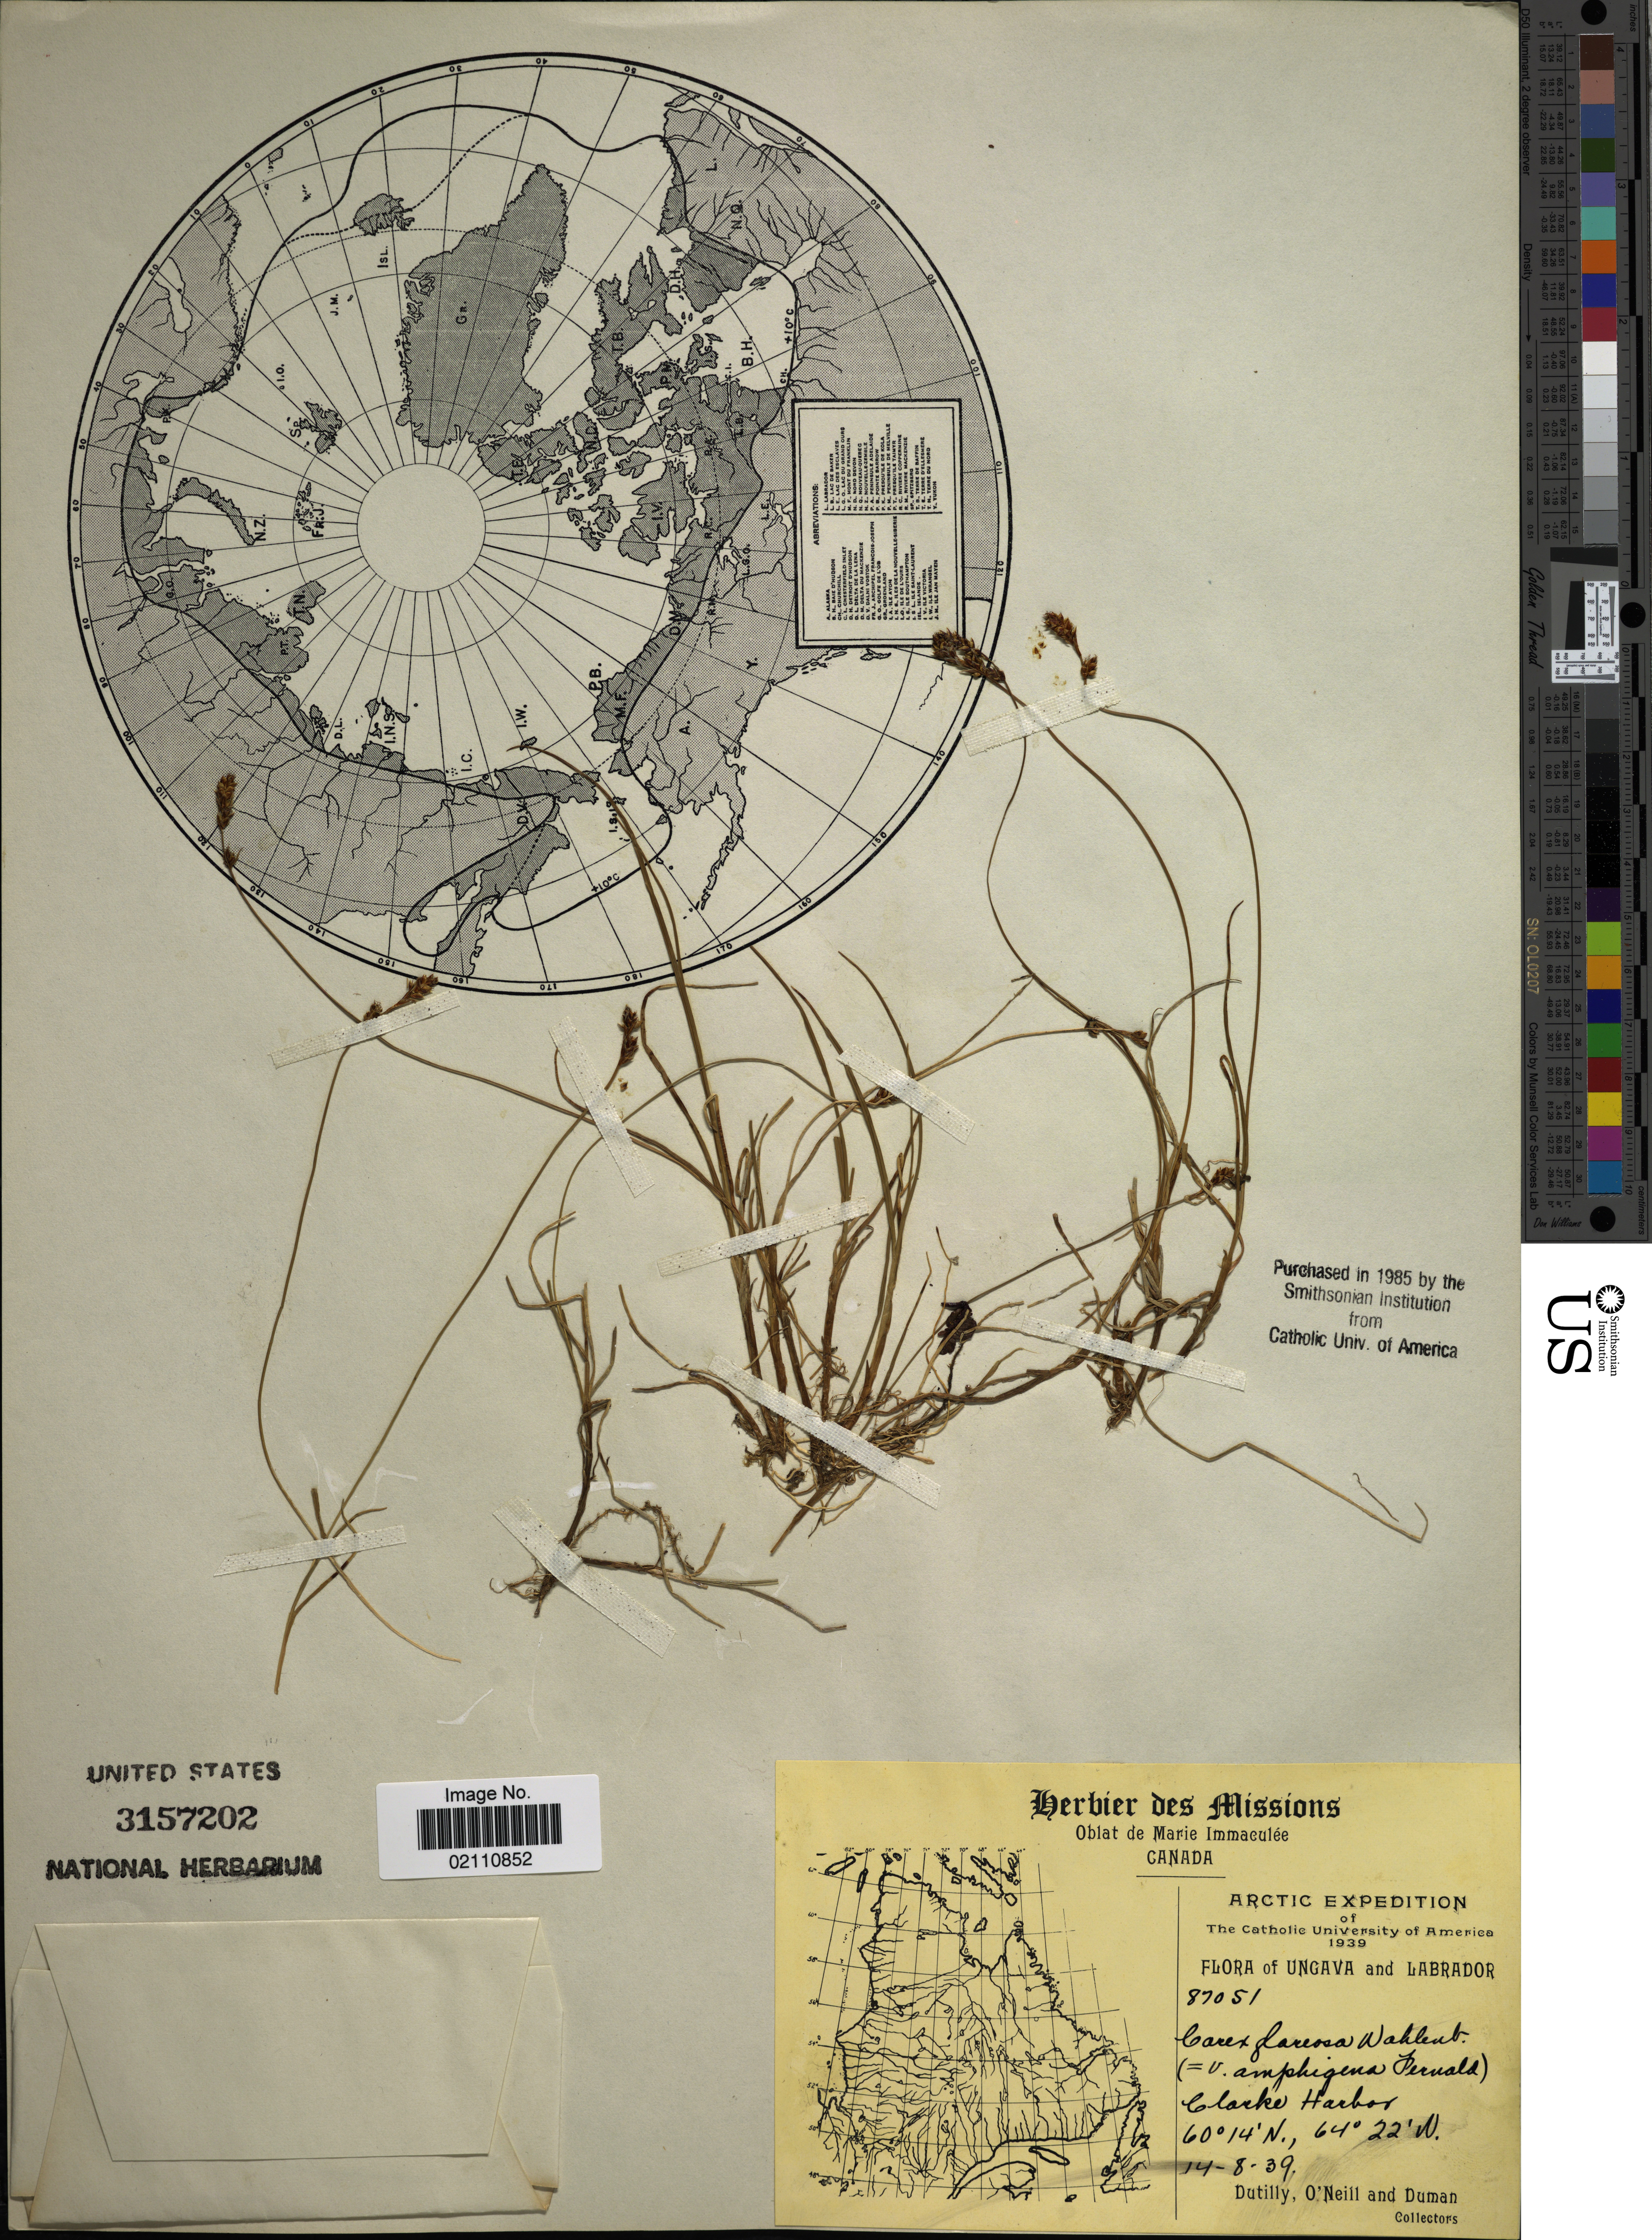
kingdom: Plantae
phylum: Tracheophyta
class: Liliopsida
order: Poales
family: Cyperaceae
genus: Carex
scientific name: Carex glareosa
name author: Schkuhr ex Wahlenb.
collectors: -. Dutilly, O' Neill & -. Duman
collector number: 87051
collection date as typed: Transcribed d/m/y: 14/8/39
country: Canada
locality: Ungava and Labrador, Clarke Harbor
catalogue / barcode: US 3157202